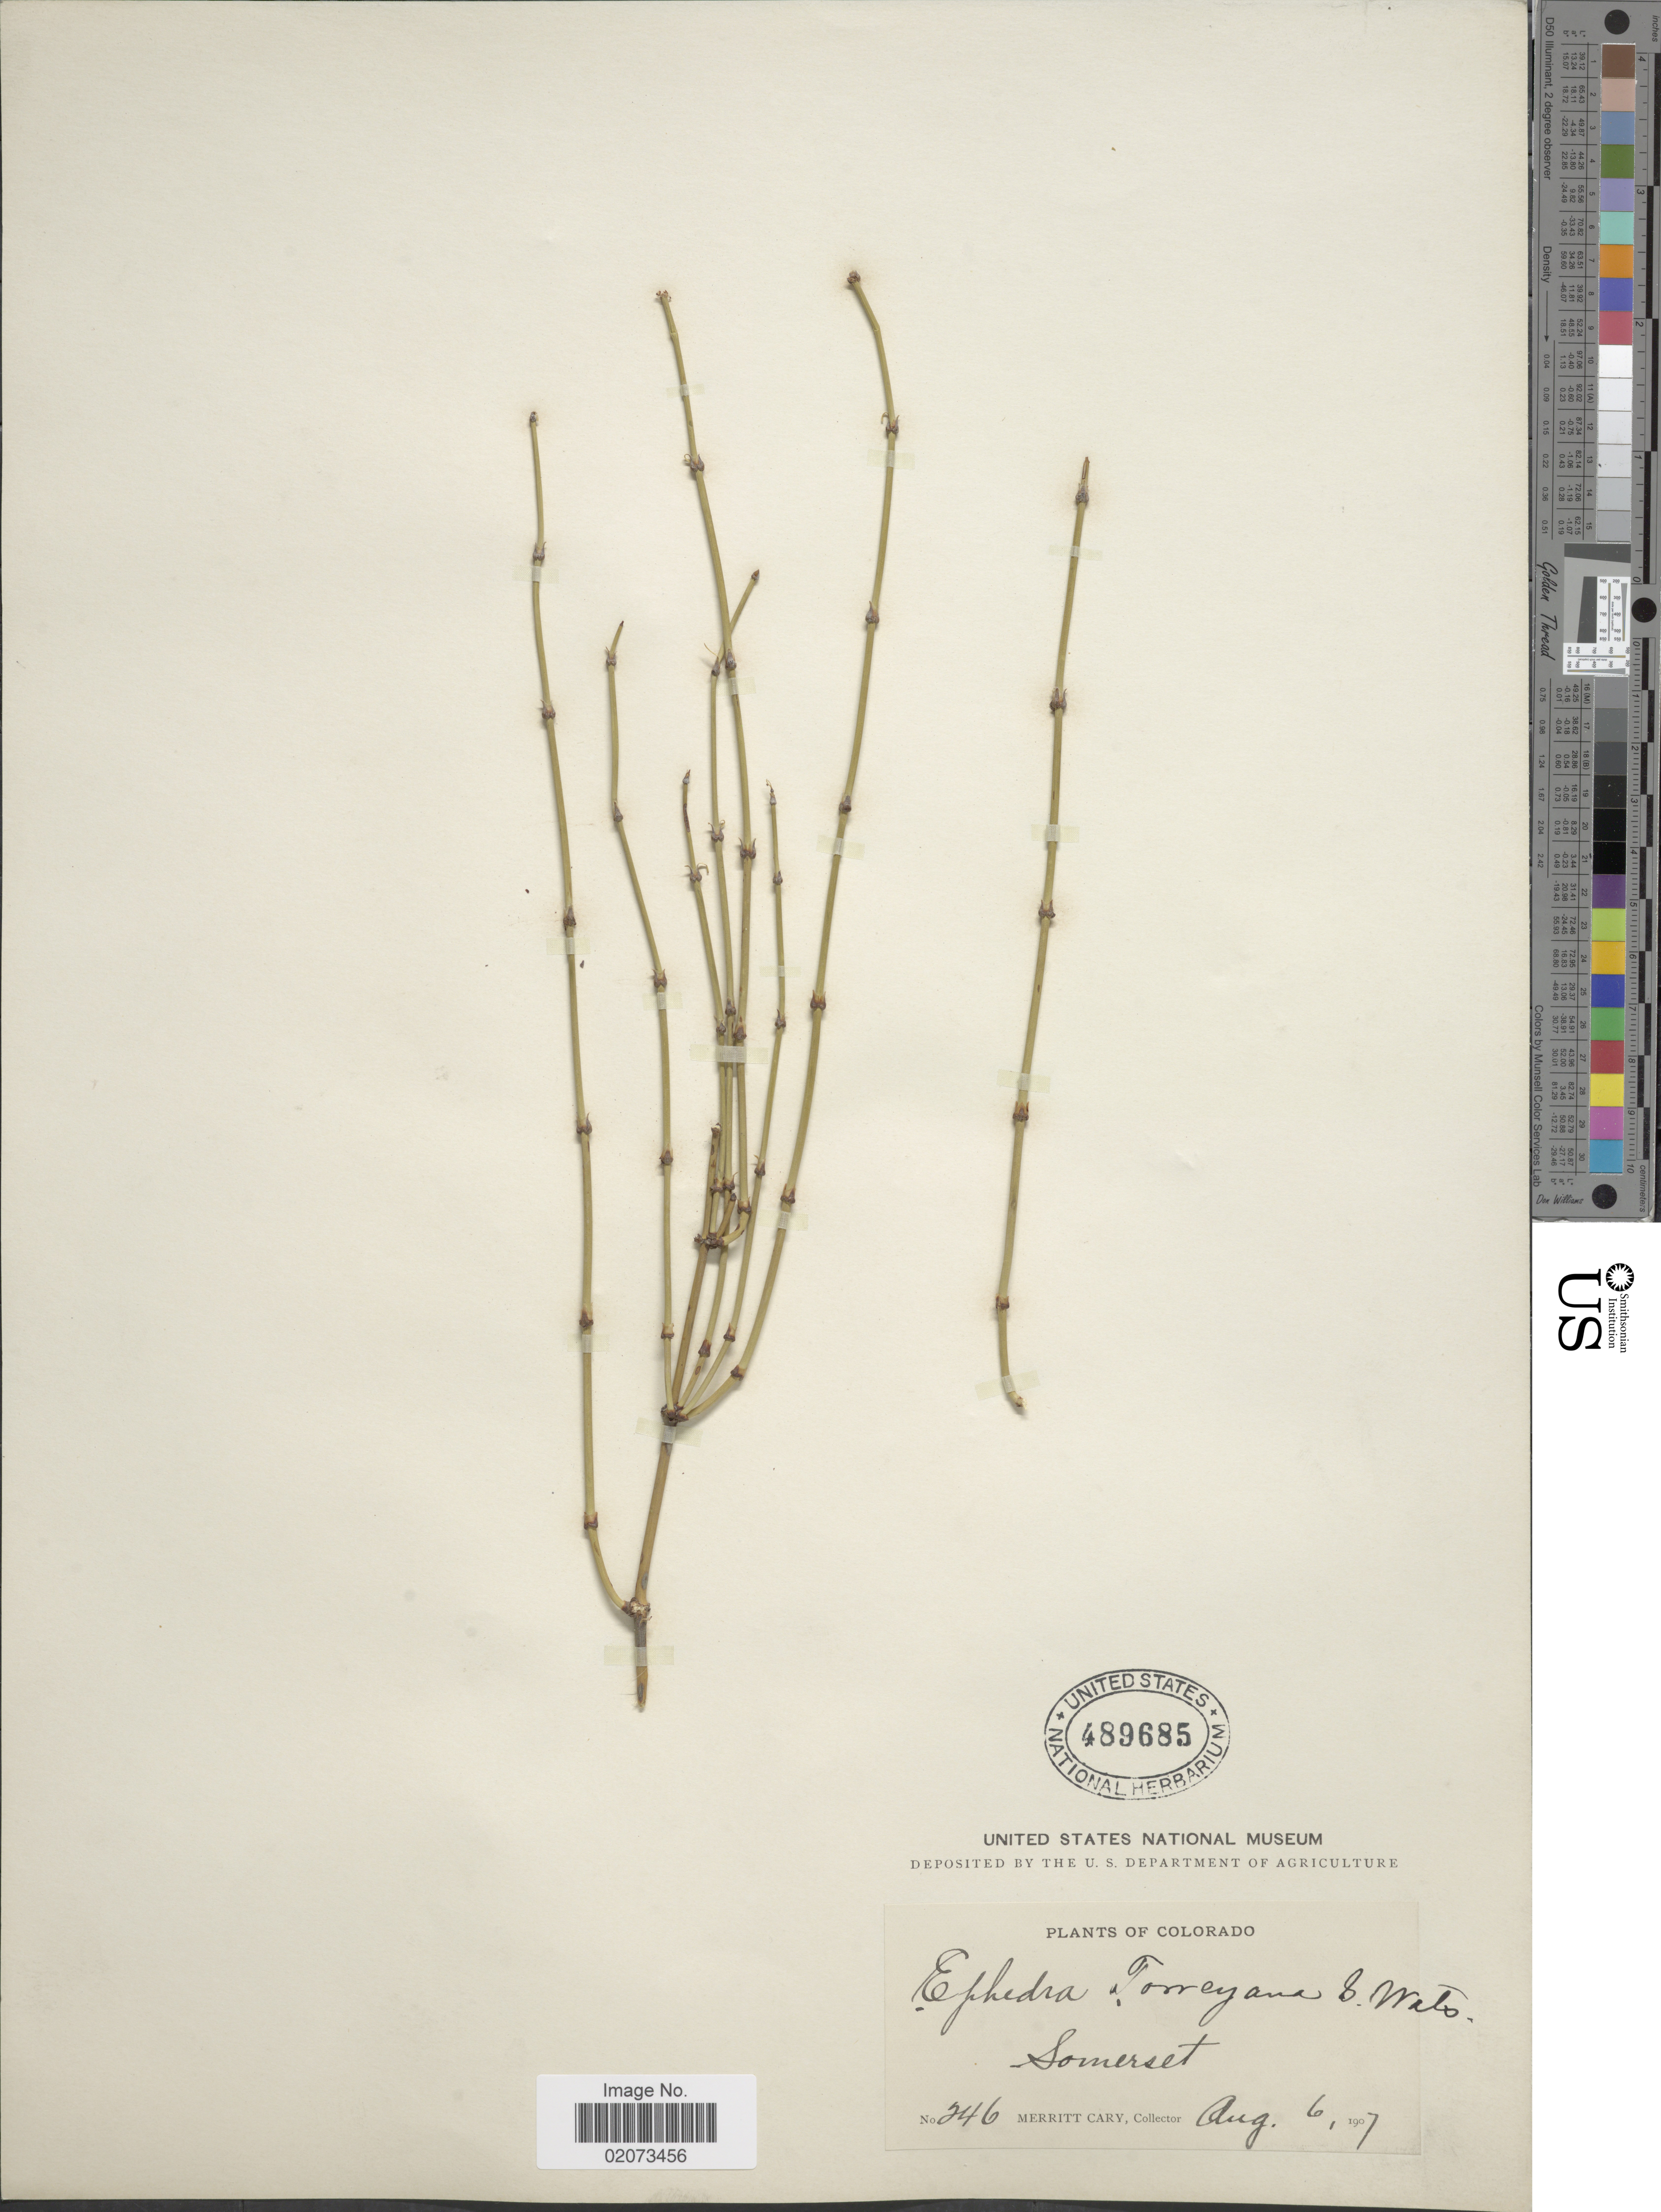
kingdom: Plantae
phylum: Tracheophyta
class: Gnetopsida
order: Ephedrales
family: Ephedraceae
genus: Ephedra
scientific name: Ephedra torreyana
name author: S. Watson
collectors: M. Cary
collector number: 246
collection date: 1907-08-06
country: United States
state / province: Colorado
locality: Colorado, Somerset.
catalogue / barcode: US 489685